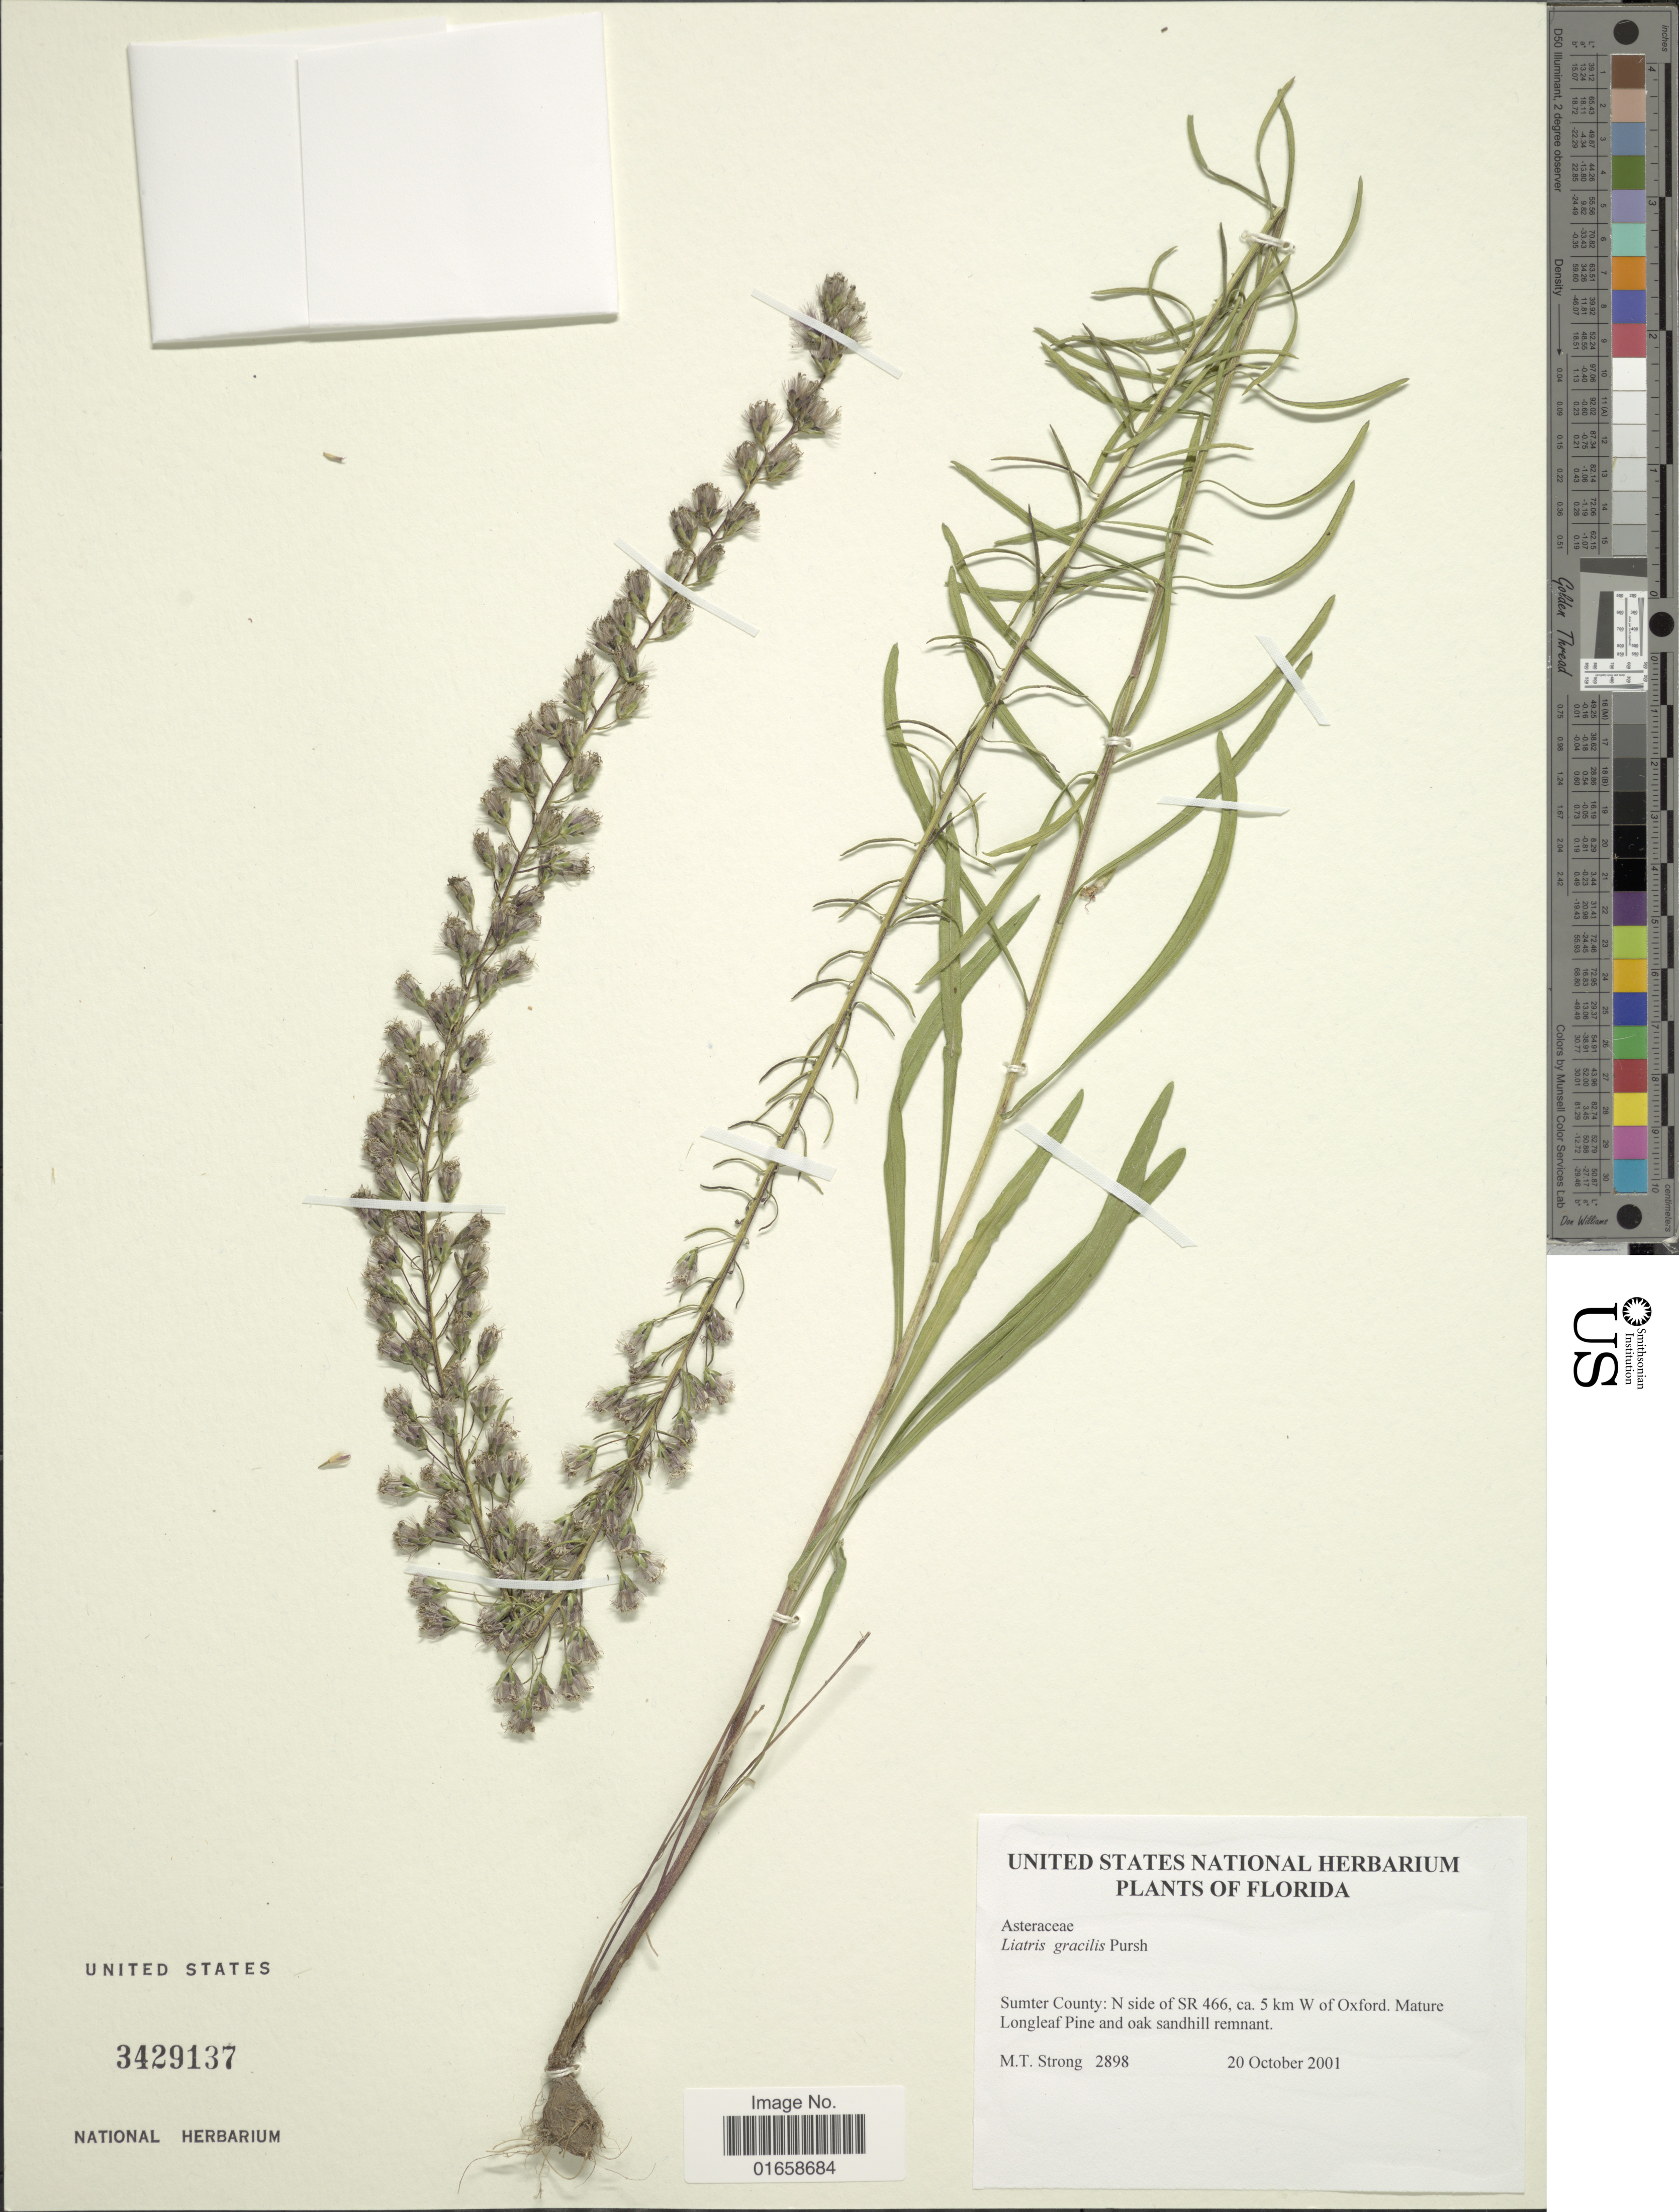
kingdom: Plantae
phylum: Tracheophyta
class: Magnoliopsida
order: Asterales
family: Asteraceae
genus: Liatris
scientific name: Liatris gracilis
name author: Pursh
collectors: M. T. Strong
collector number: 2898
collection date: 2001-10-20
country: United States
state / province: Florida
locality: Sumter County: N side of SR 466, ca. 5 km W of Oxford, Mature Longleaf Pine and oak sandhill remnant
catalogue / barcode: US 3429137